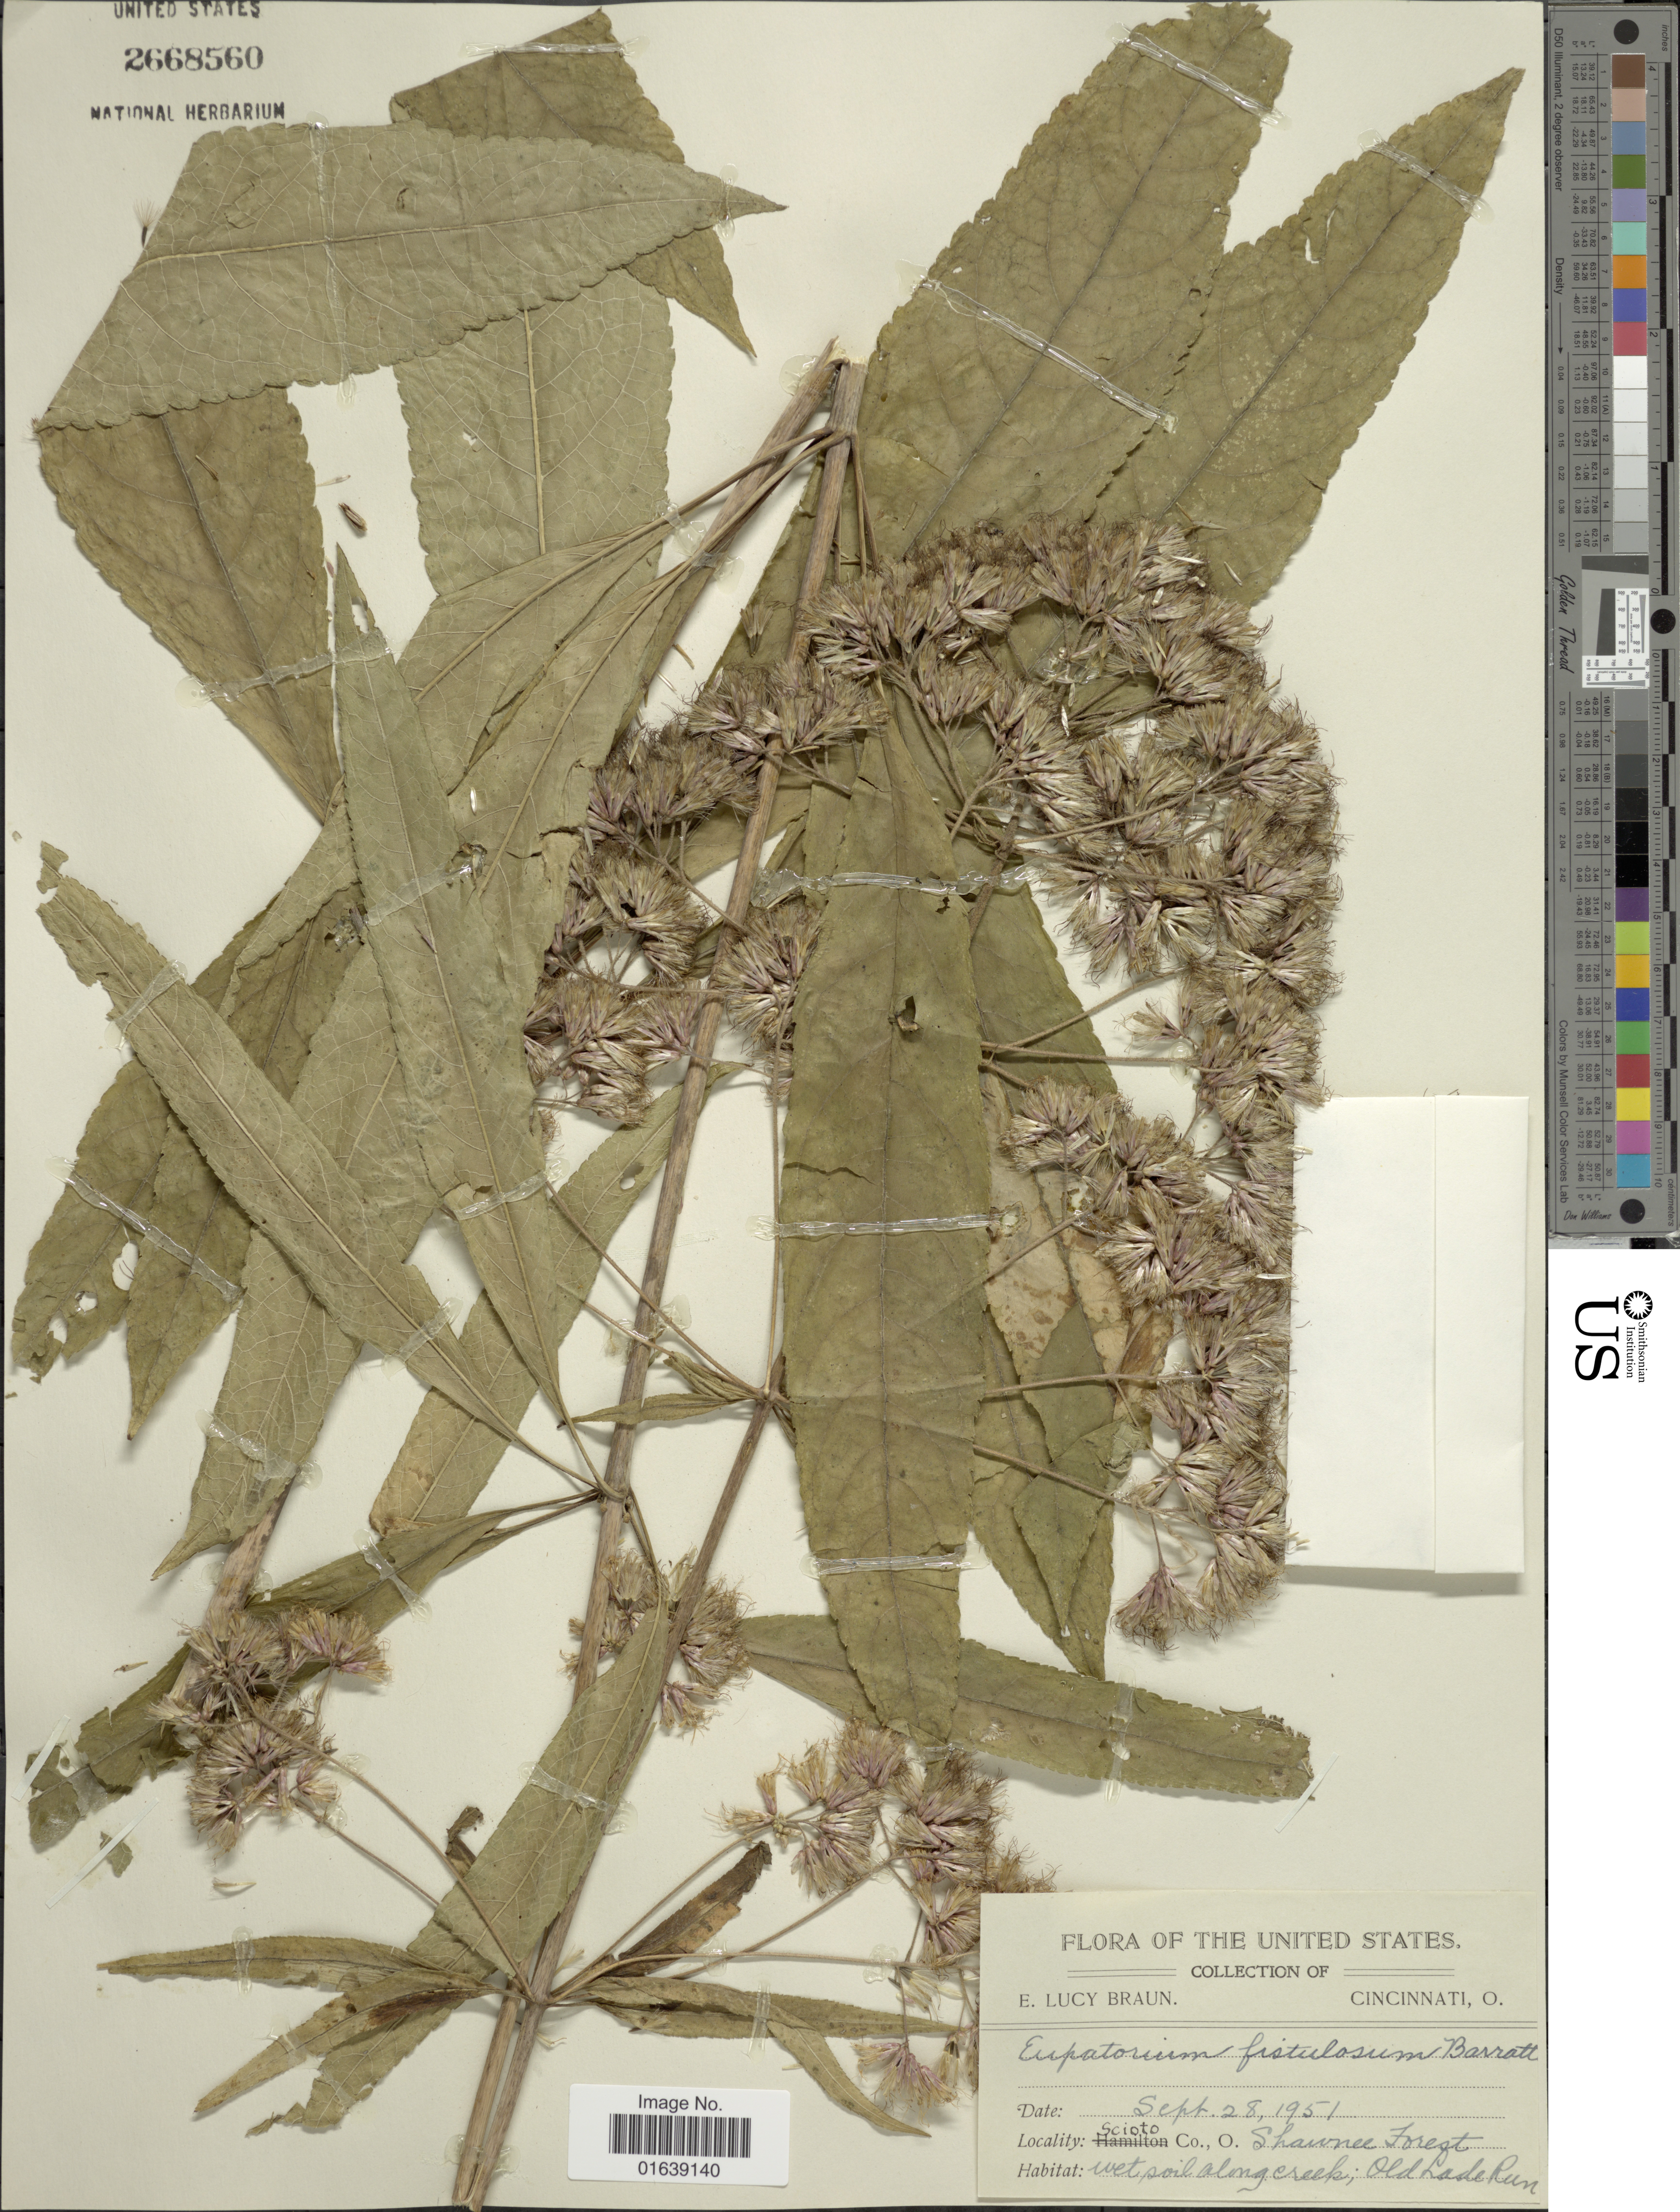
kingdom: Plantae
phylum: Tracheophyta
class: Magnoliopsida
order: Asterales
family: Asteraceae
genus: Eupatorium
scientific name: Eupatorium fistulosum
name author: Barratt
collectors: E. L. Braun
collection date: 1951-09-28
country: United States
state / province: Ohio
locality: Scioto Co., O. Shawnee forest. wet soil along creek. old Lade Run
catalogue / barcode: US 2668560